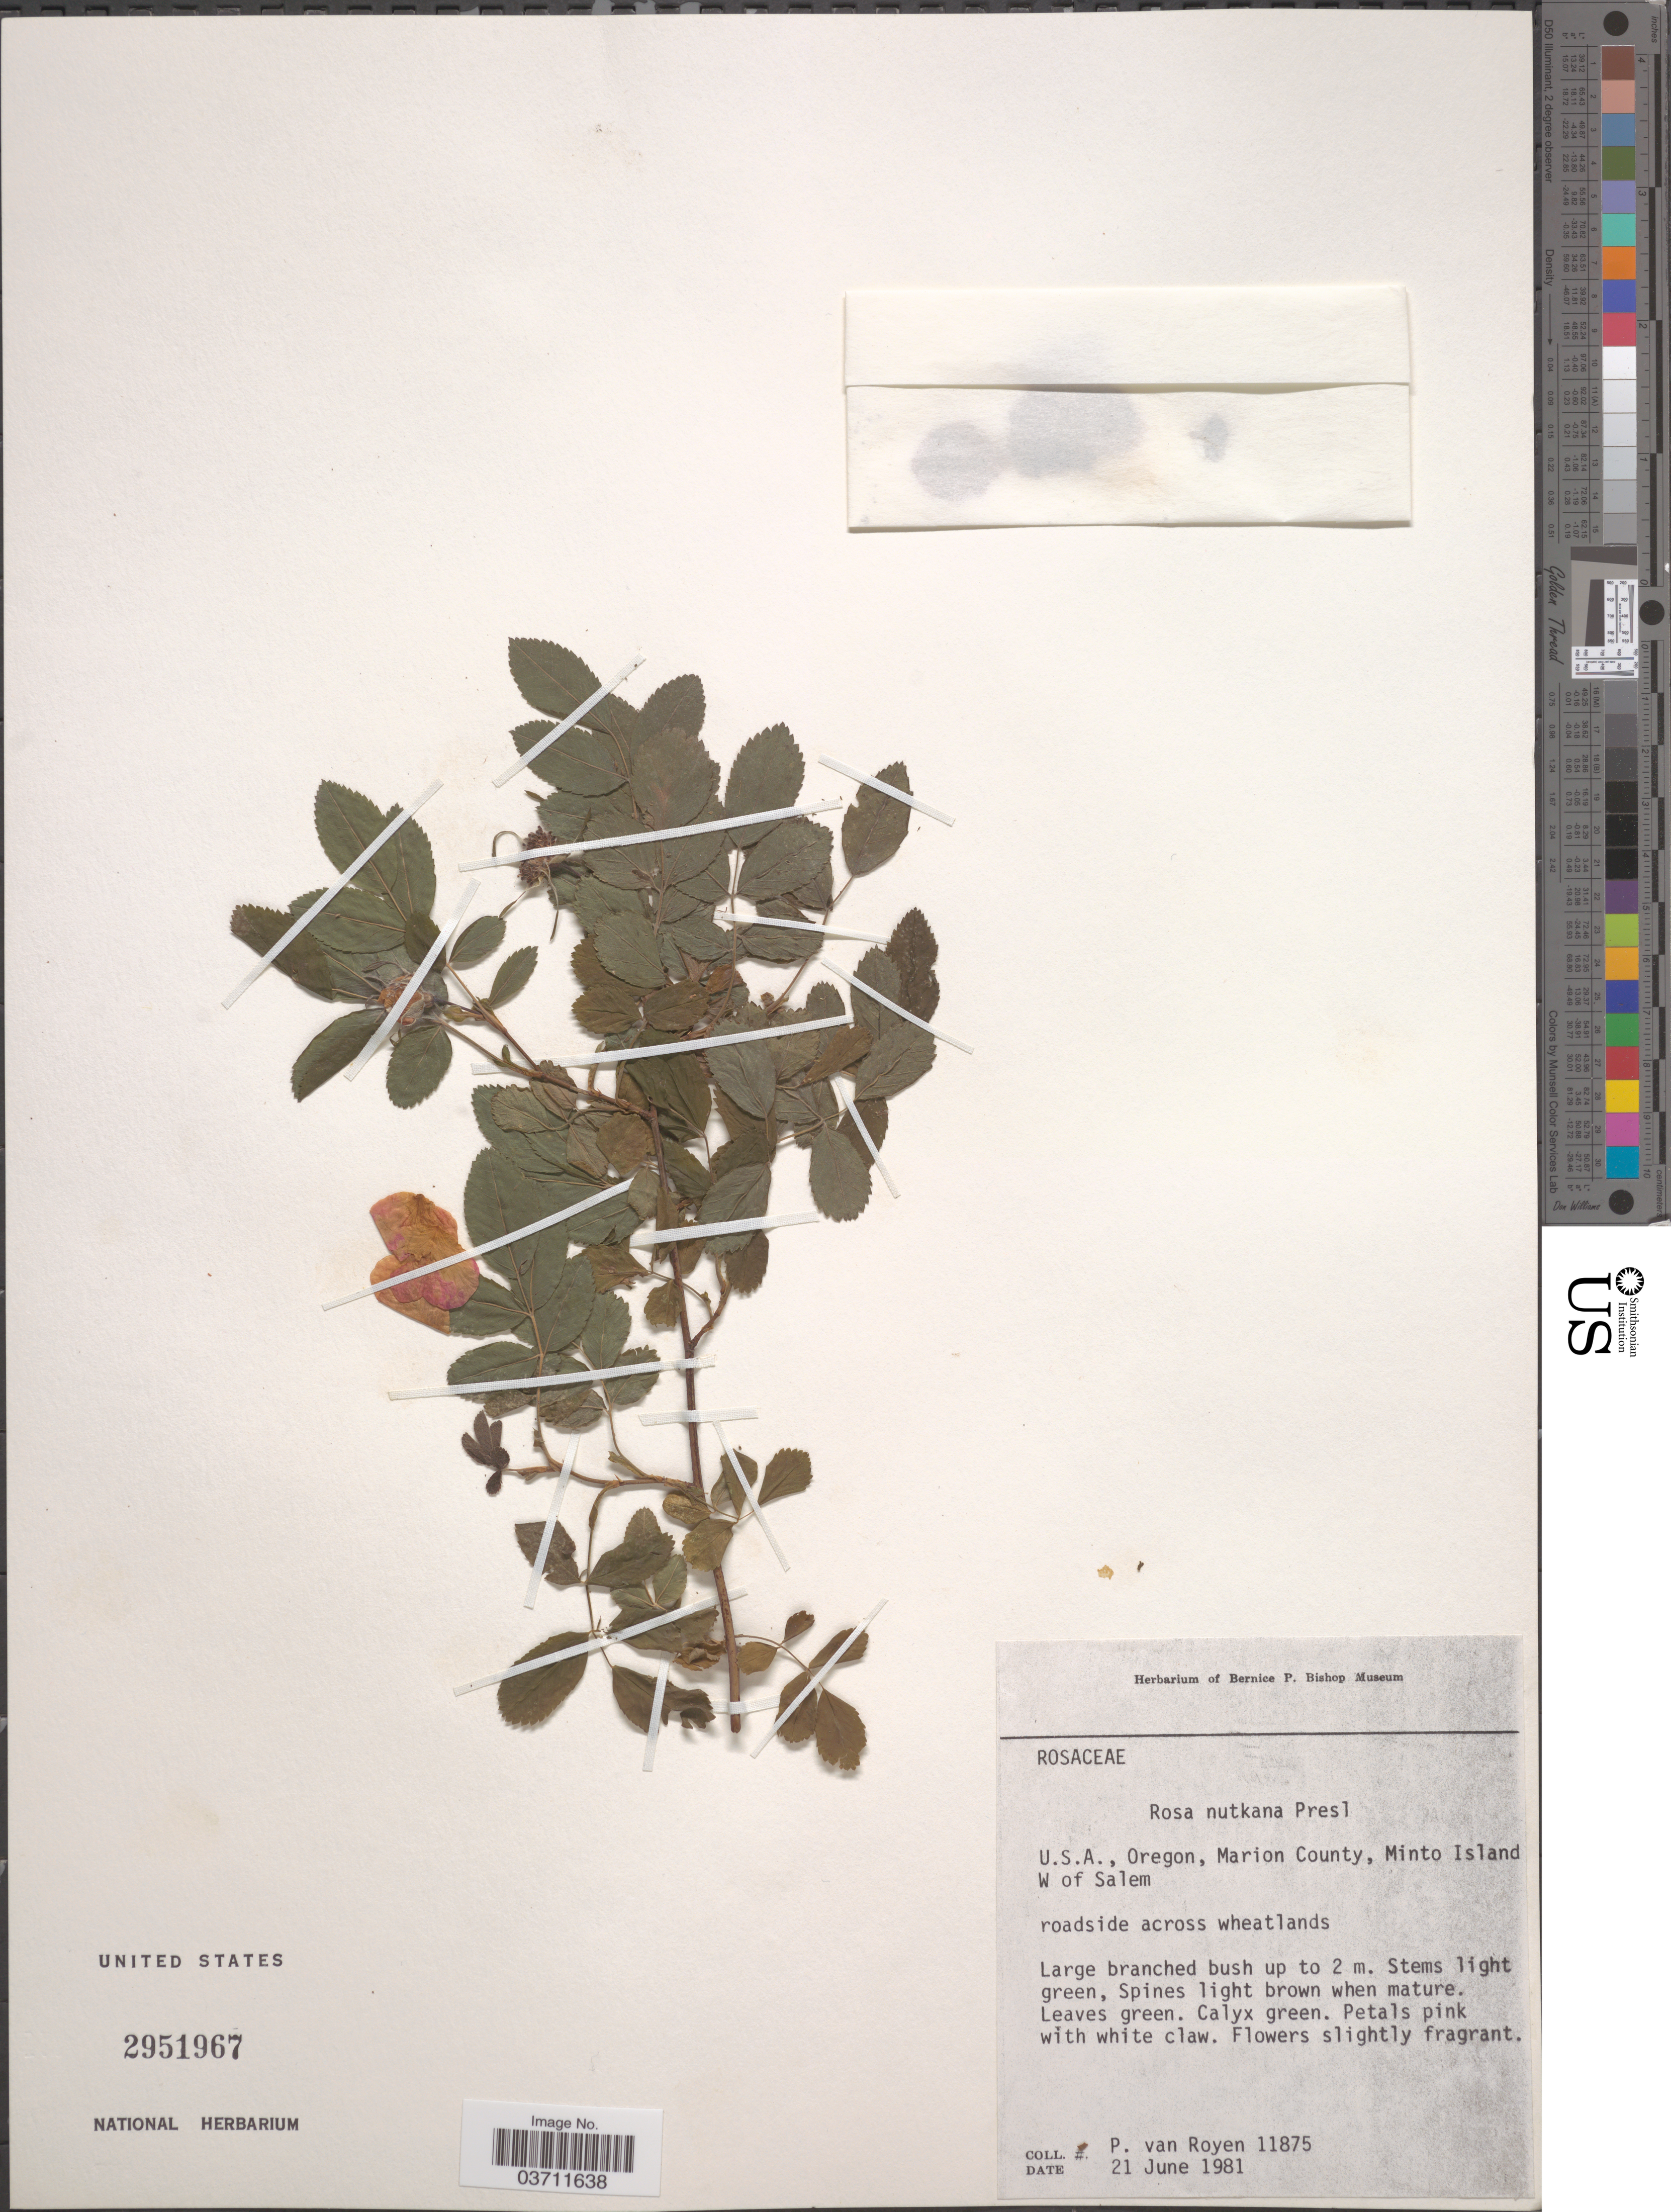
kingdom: Plantae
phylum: Tracheophyta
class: Magnoliopsida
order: Rosales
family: Rosaceae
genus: Rosa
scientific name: Rosa nutkana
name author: C. Presl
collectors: P. van Royen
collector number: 11875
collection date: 1981-06-21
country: United States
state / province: Oregon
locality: Marion County, Minto Island W of Salem.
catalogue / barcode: US 2951967